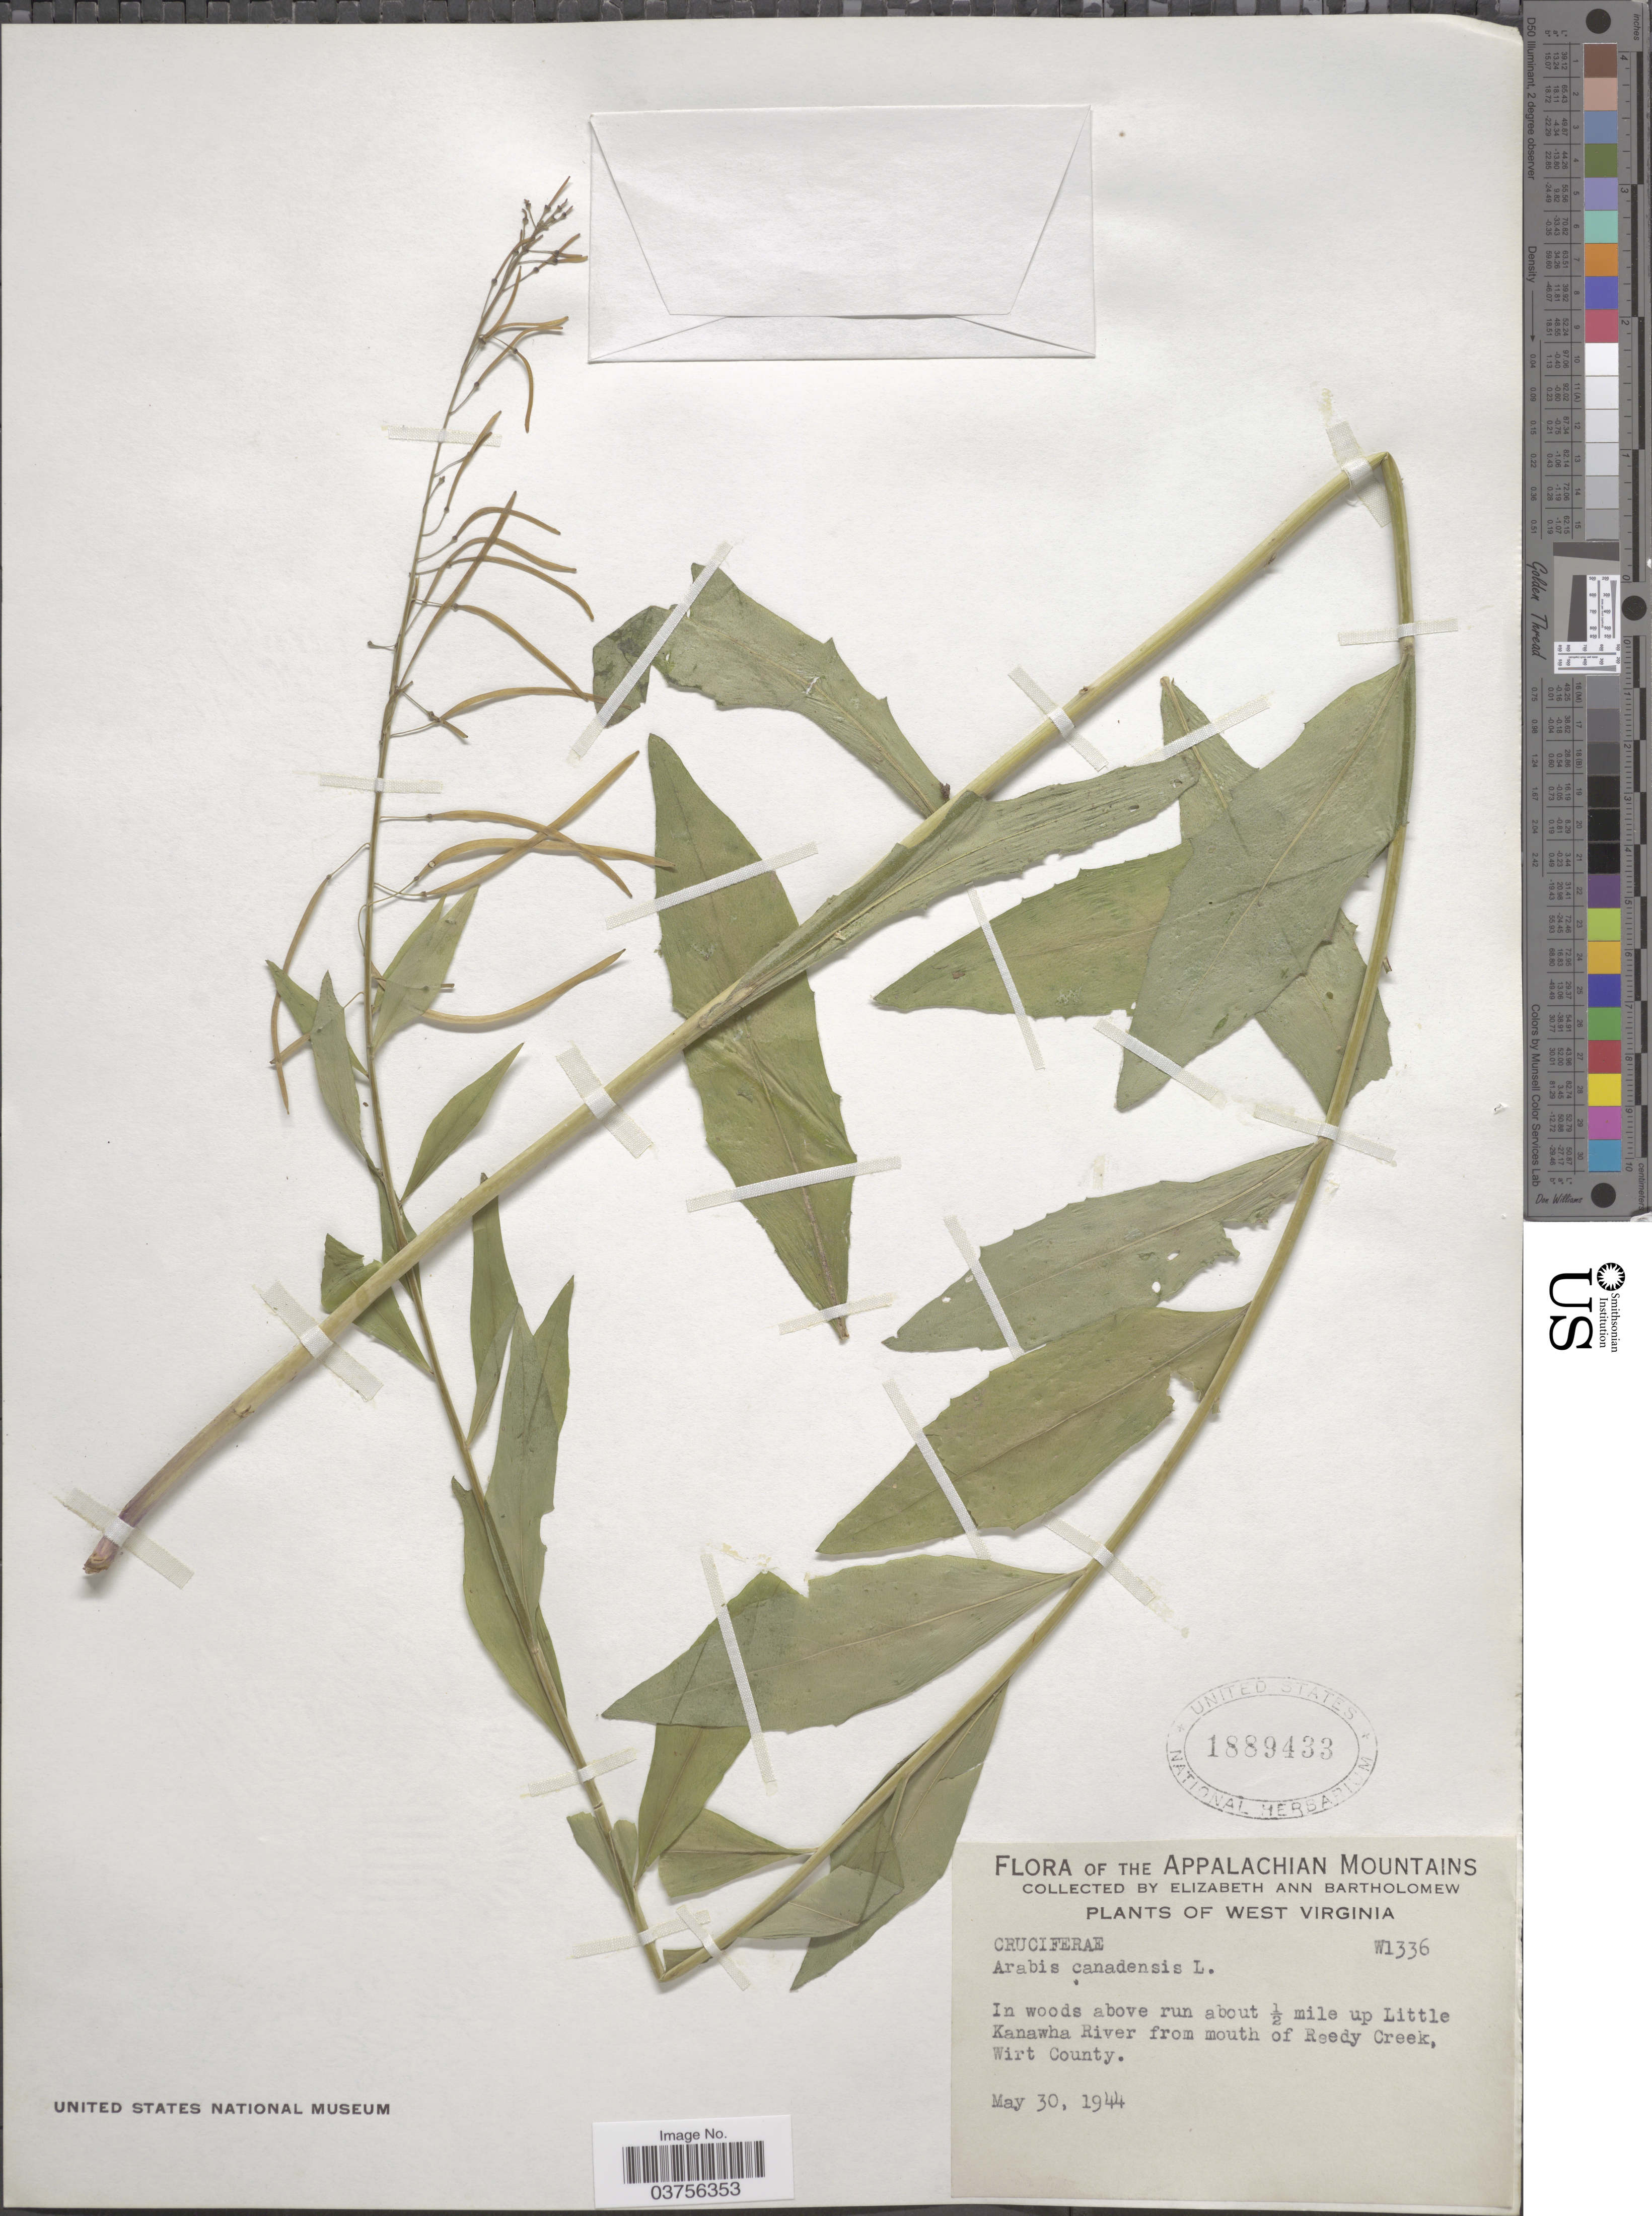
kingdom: Plantae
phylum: Tracheophyta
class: Magnoliopsida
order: Brassicales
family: Brassicaceae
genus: Arabis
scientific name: Arabis canadensis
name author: L.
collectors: E. Bartholomew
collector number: W1336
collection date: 1944-05-30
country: United States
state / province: West Virginia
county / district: Wirt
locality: The Appalachian Mountains. In woods above run about ½ mile up Little Kanawha River from mouth of Reedy Creek, Wirt County.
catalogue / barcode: US 1889433